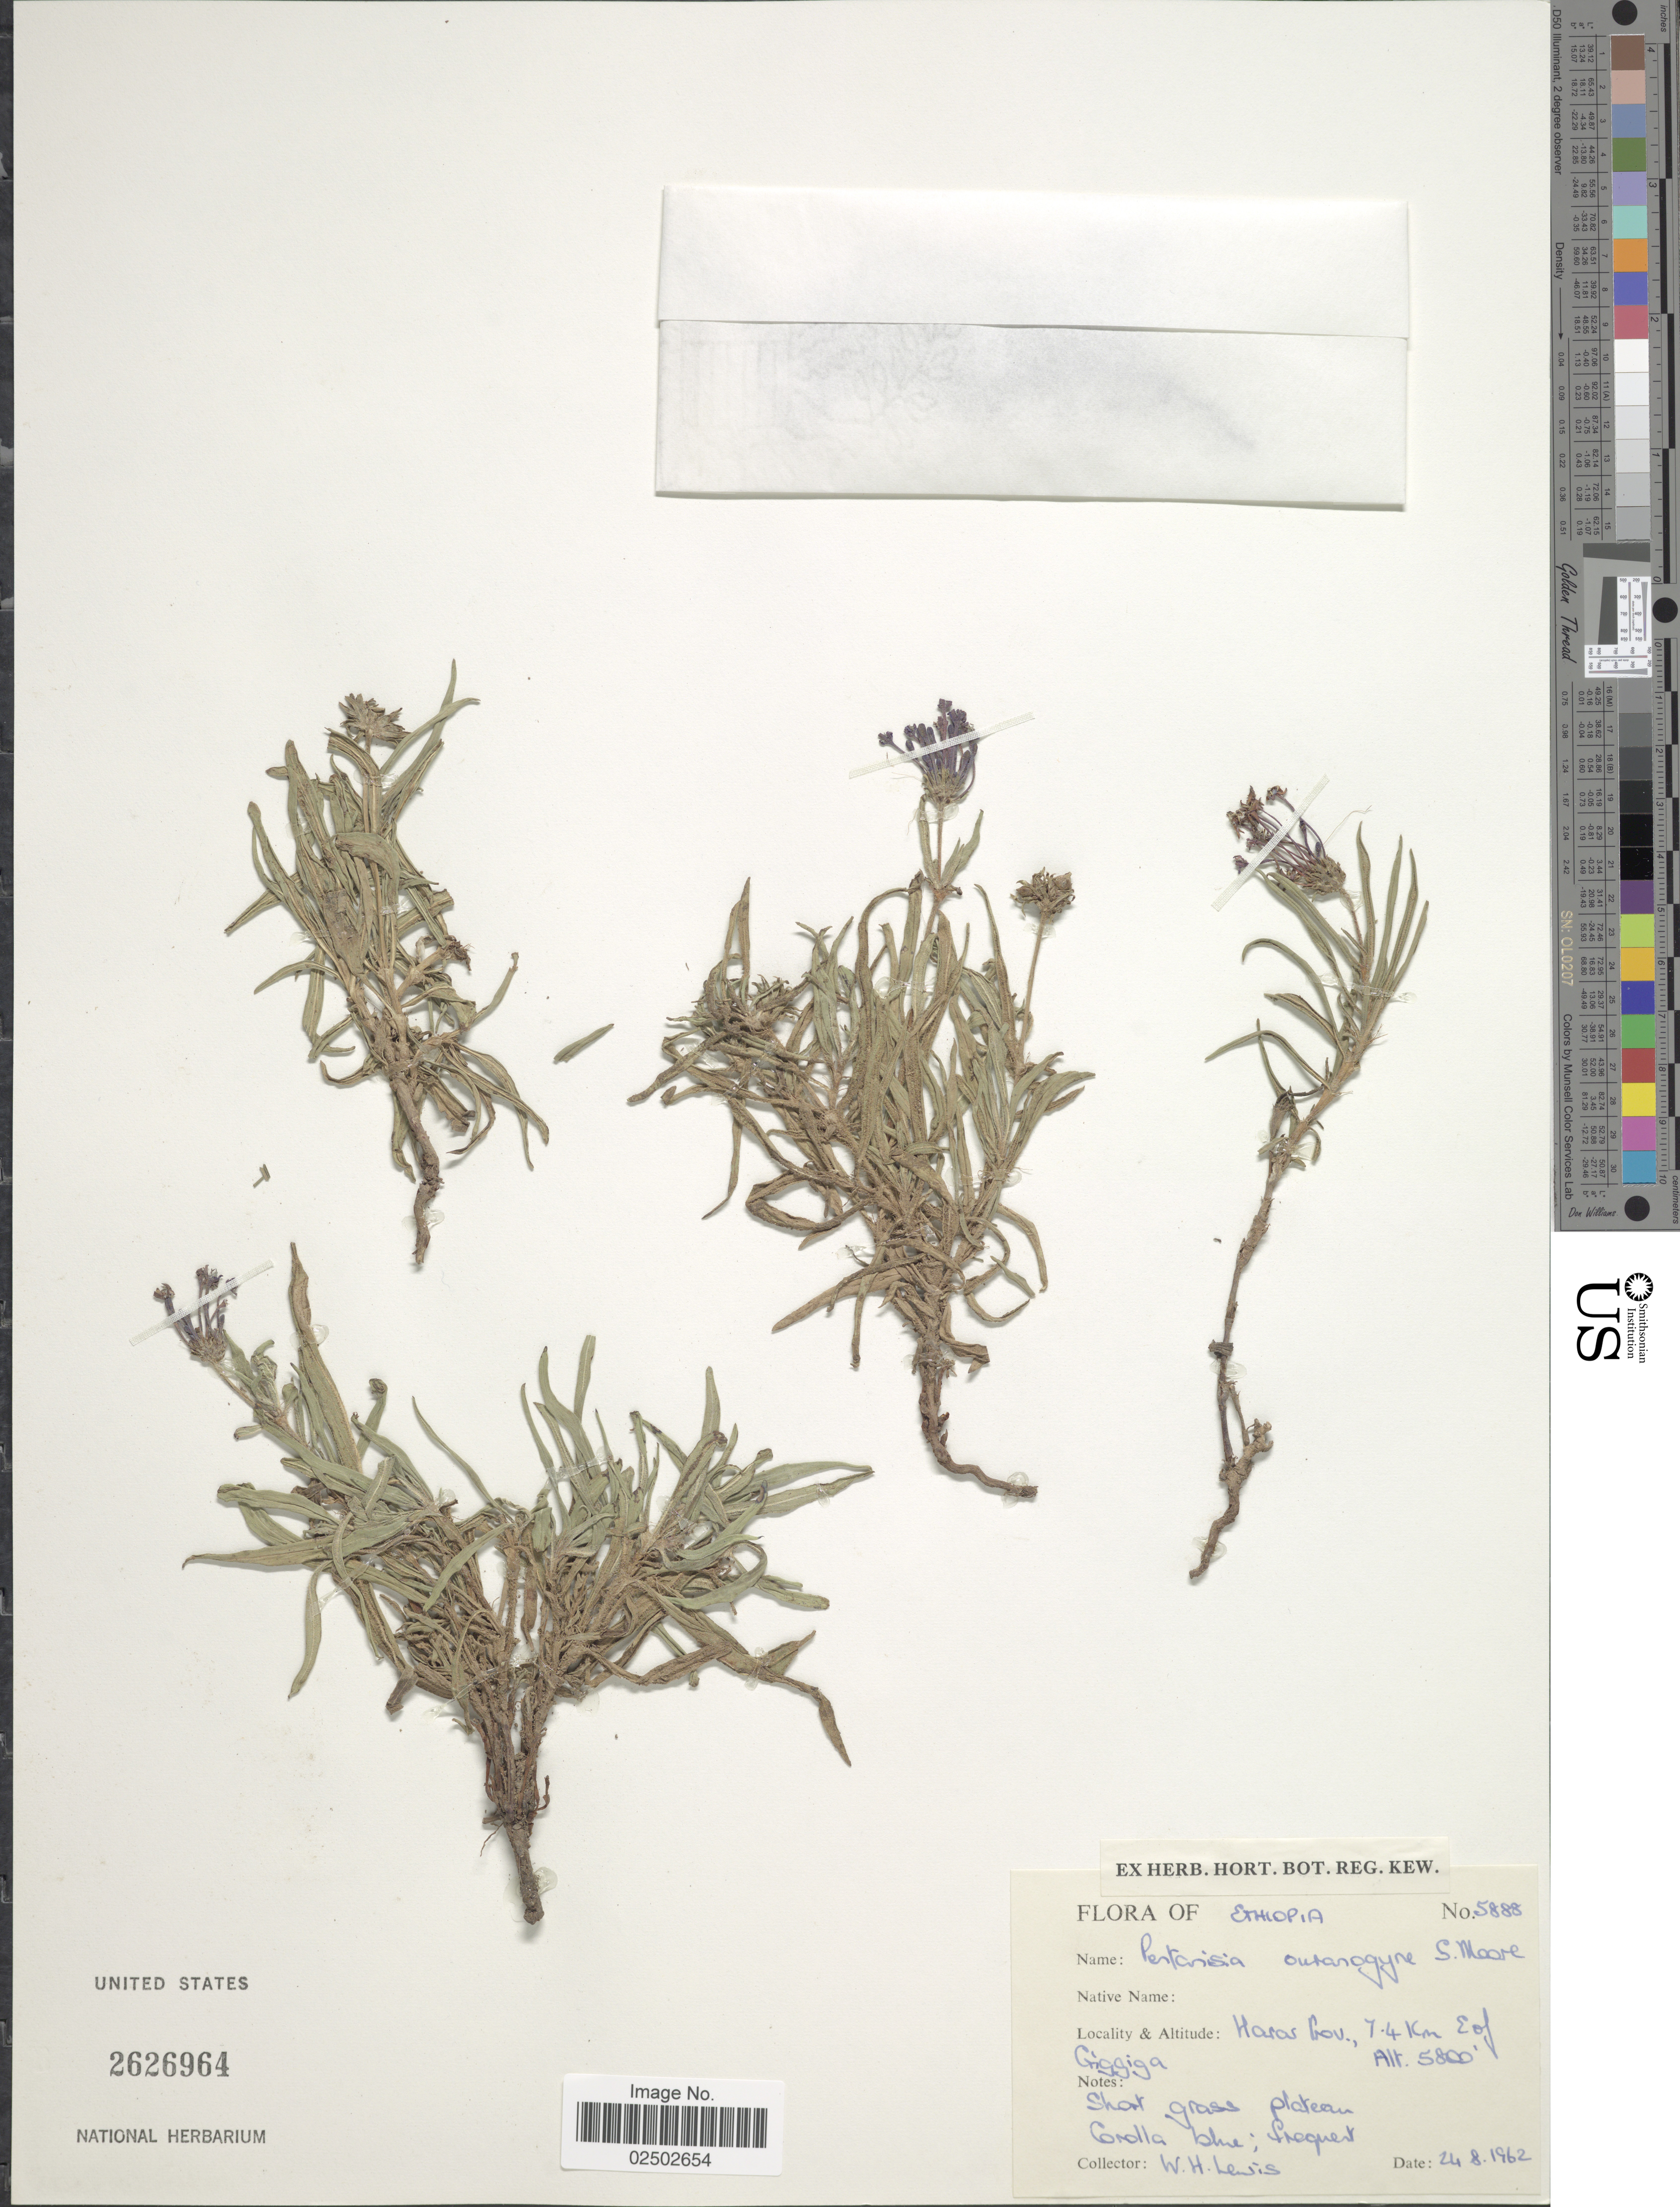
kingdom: Plantae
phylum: Tracheophyta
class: Magnoliopsida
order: Gentianales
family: Rubiaceae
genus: Pentanisia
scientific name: Pentanisia ouranogyne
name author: S. Moore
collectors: W. H. Lewis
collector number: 5888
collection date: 1962-08-24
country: Ethiopia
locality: Harar Prov., 7.4 km E of Giggiga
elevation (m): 1768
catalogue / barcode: US 2626964